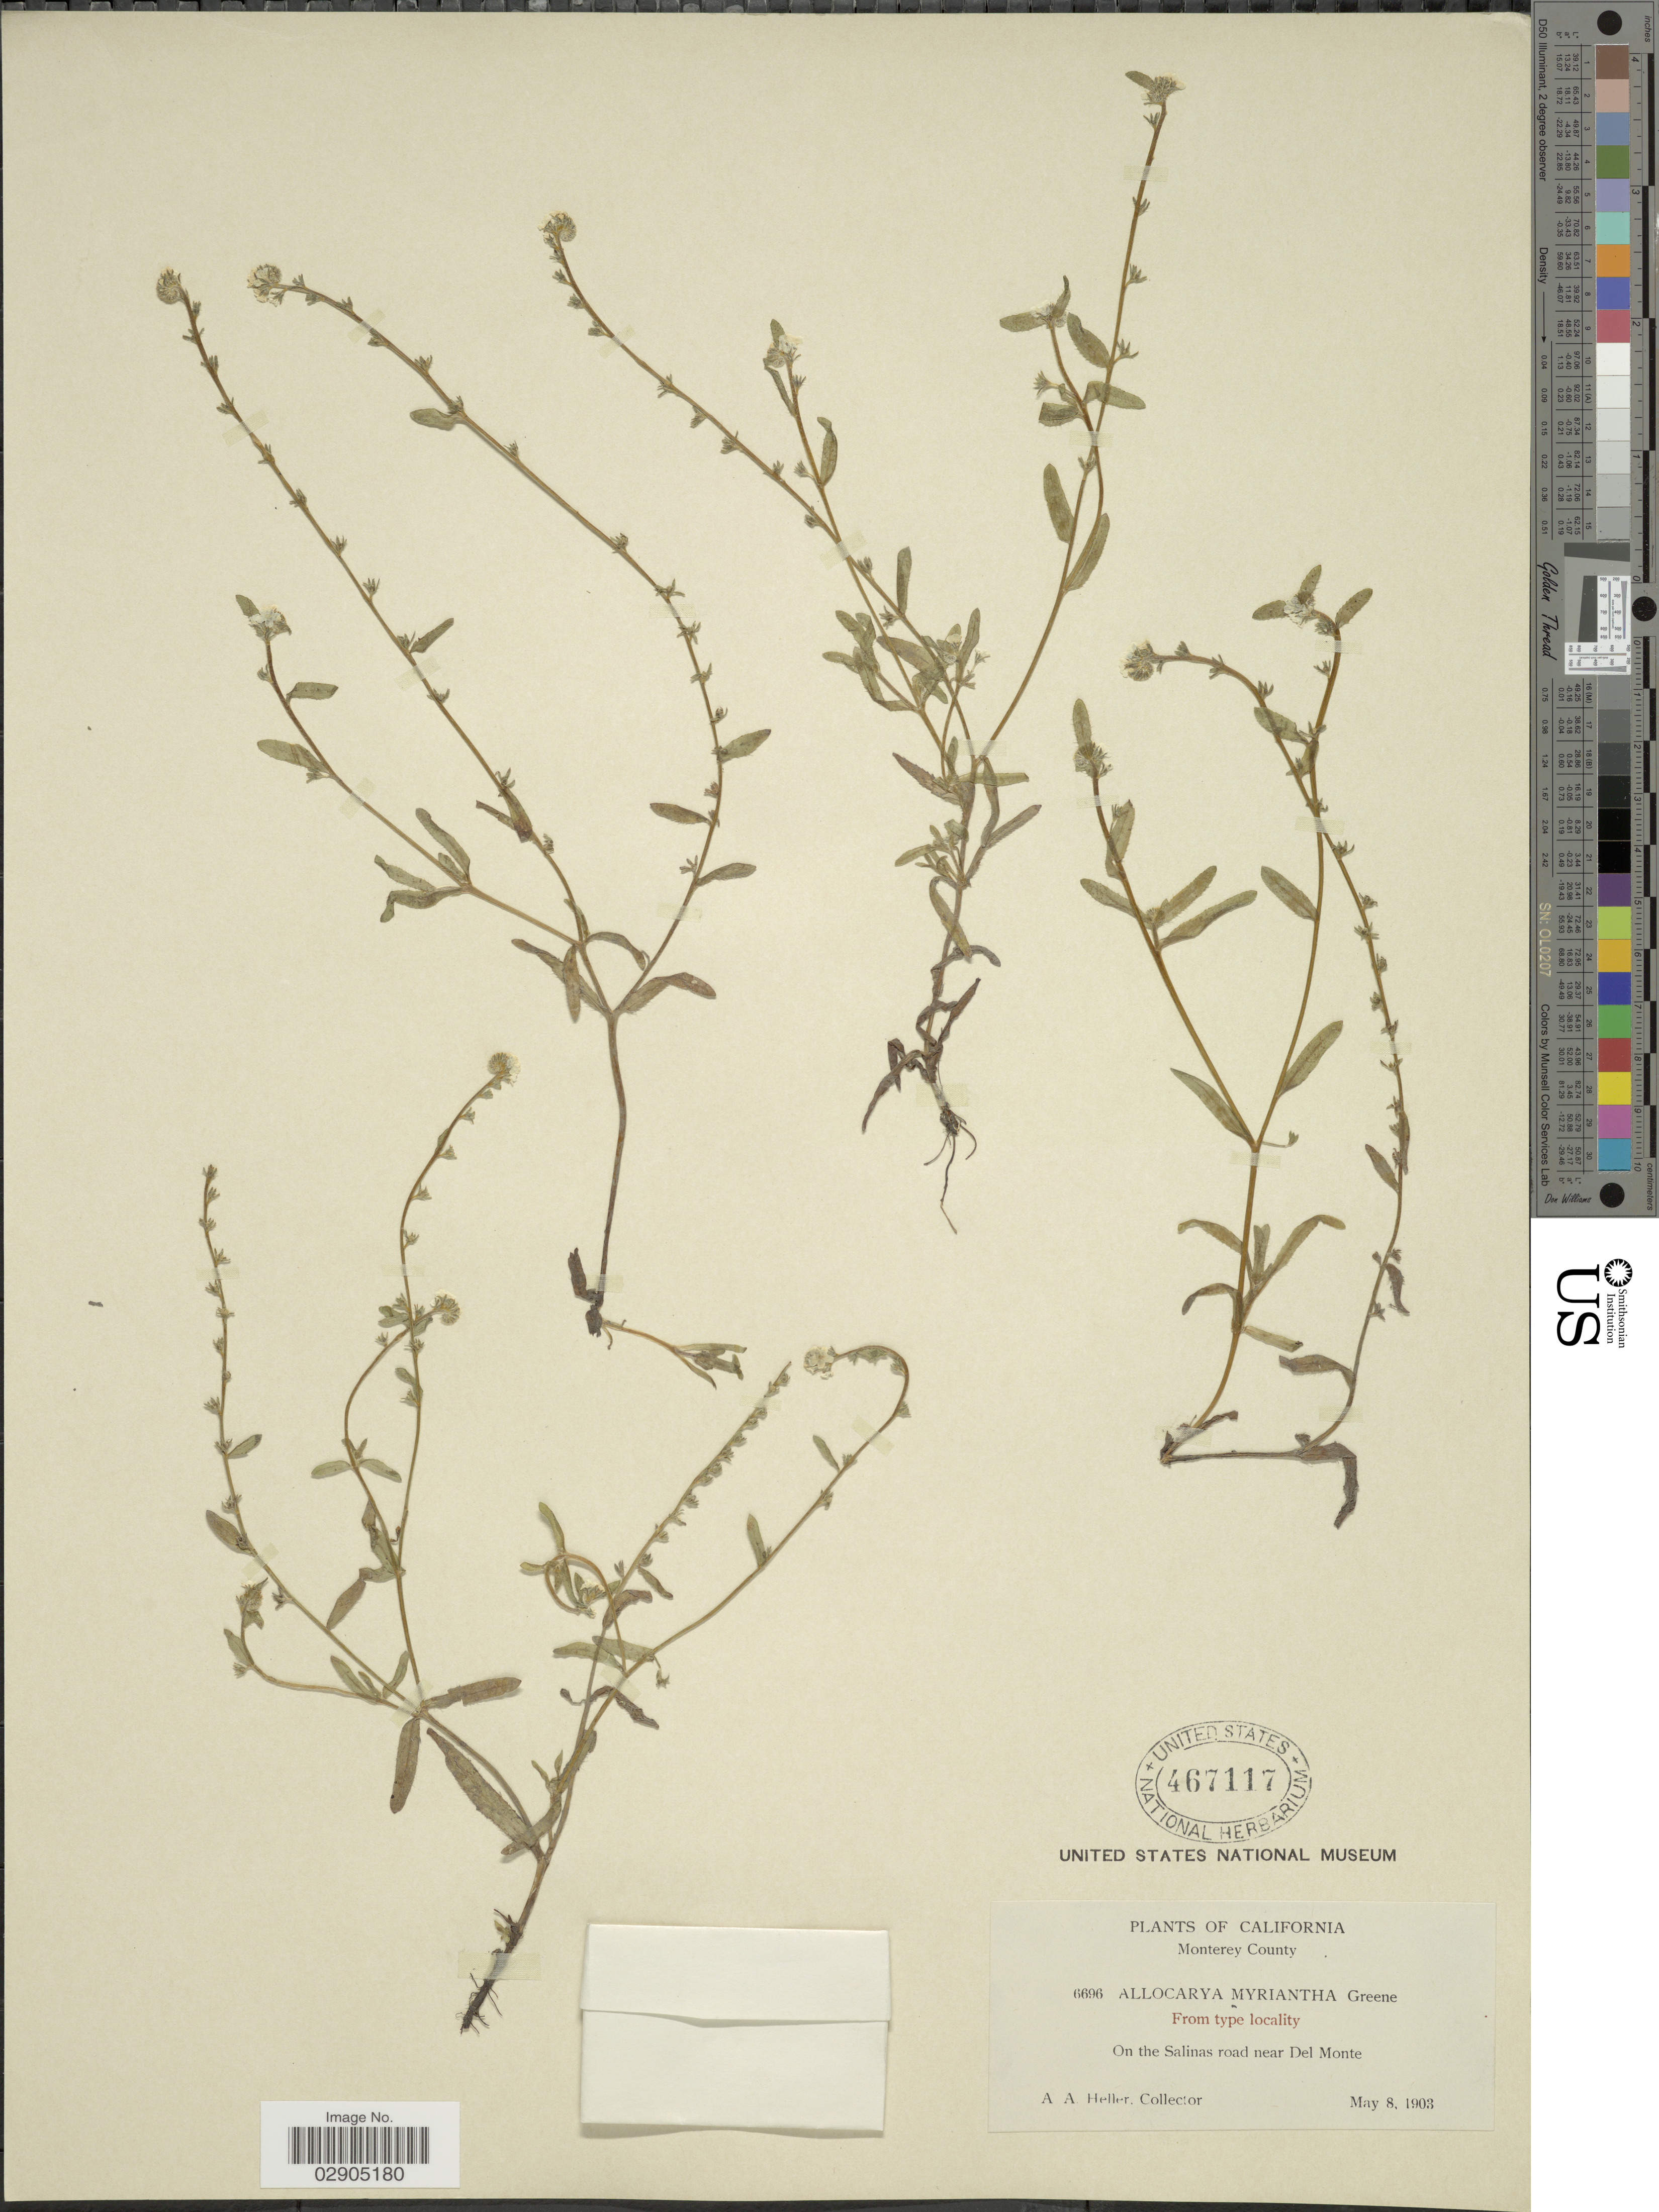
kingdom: Plantae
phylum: Tracheophyta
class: Magnoliopsida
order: Boraginales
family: Boraginaceae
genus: Allocarya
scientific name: Allocarya myriantha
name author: Greene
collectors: A. A. Heller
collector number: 6696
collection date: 1903-05-08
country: United States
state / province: California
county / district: Monterey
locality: Monterey County. On the Salinas road near Del Monte.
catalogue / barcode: US 467117